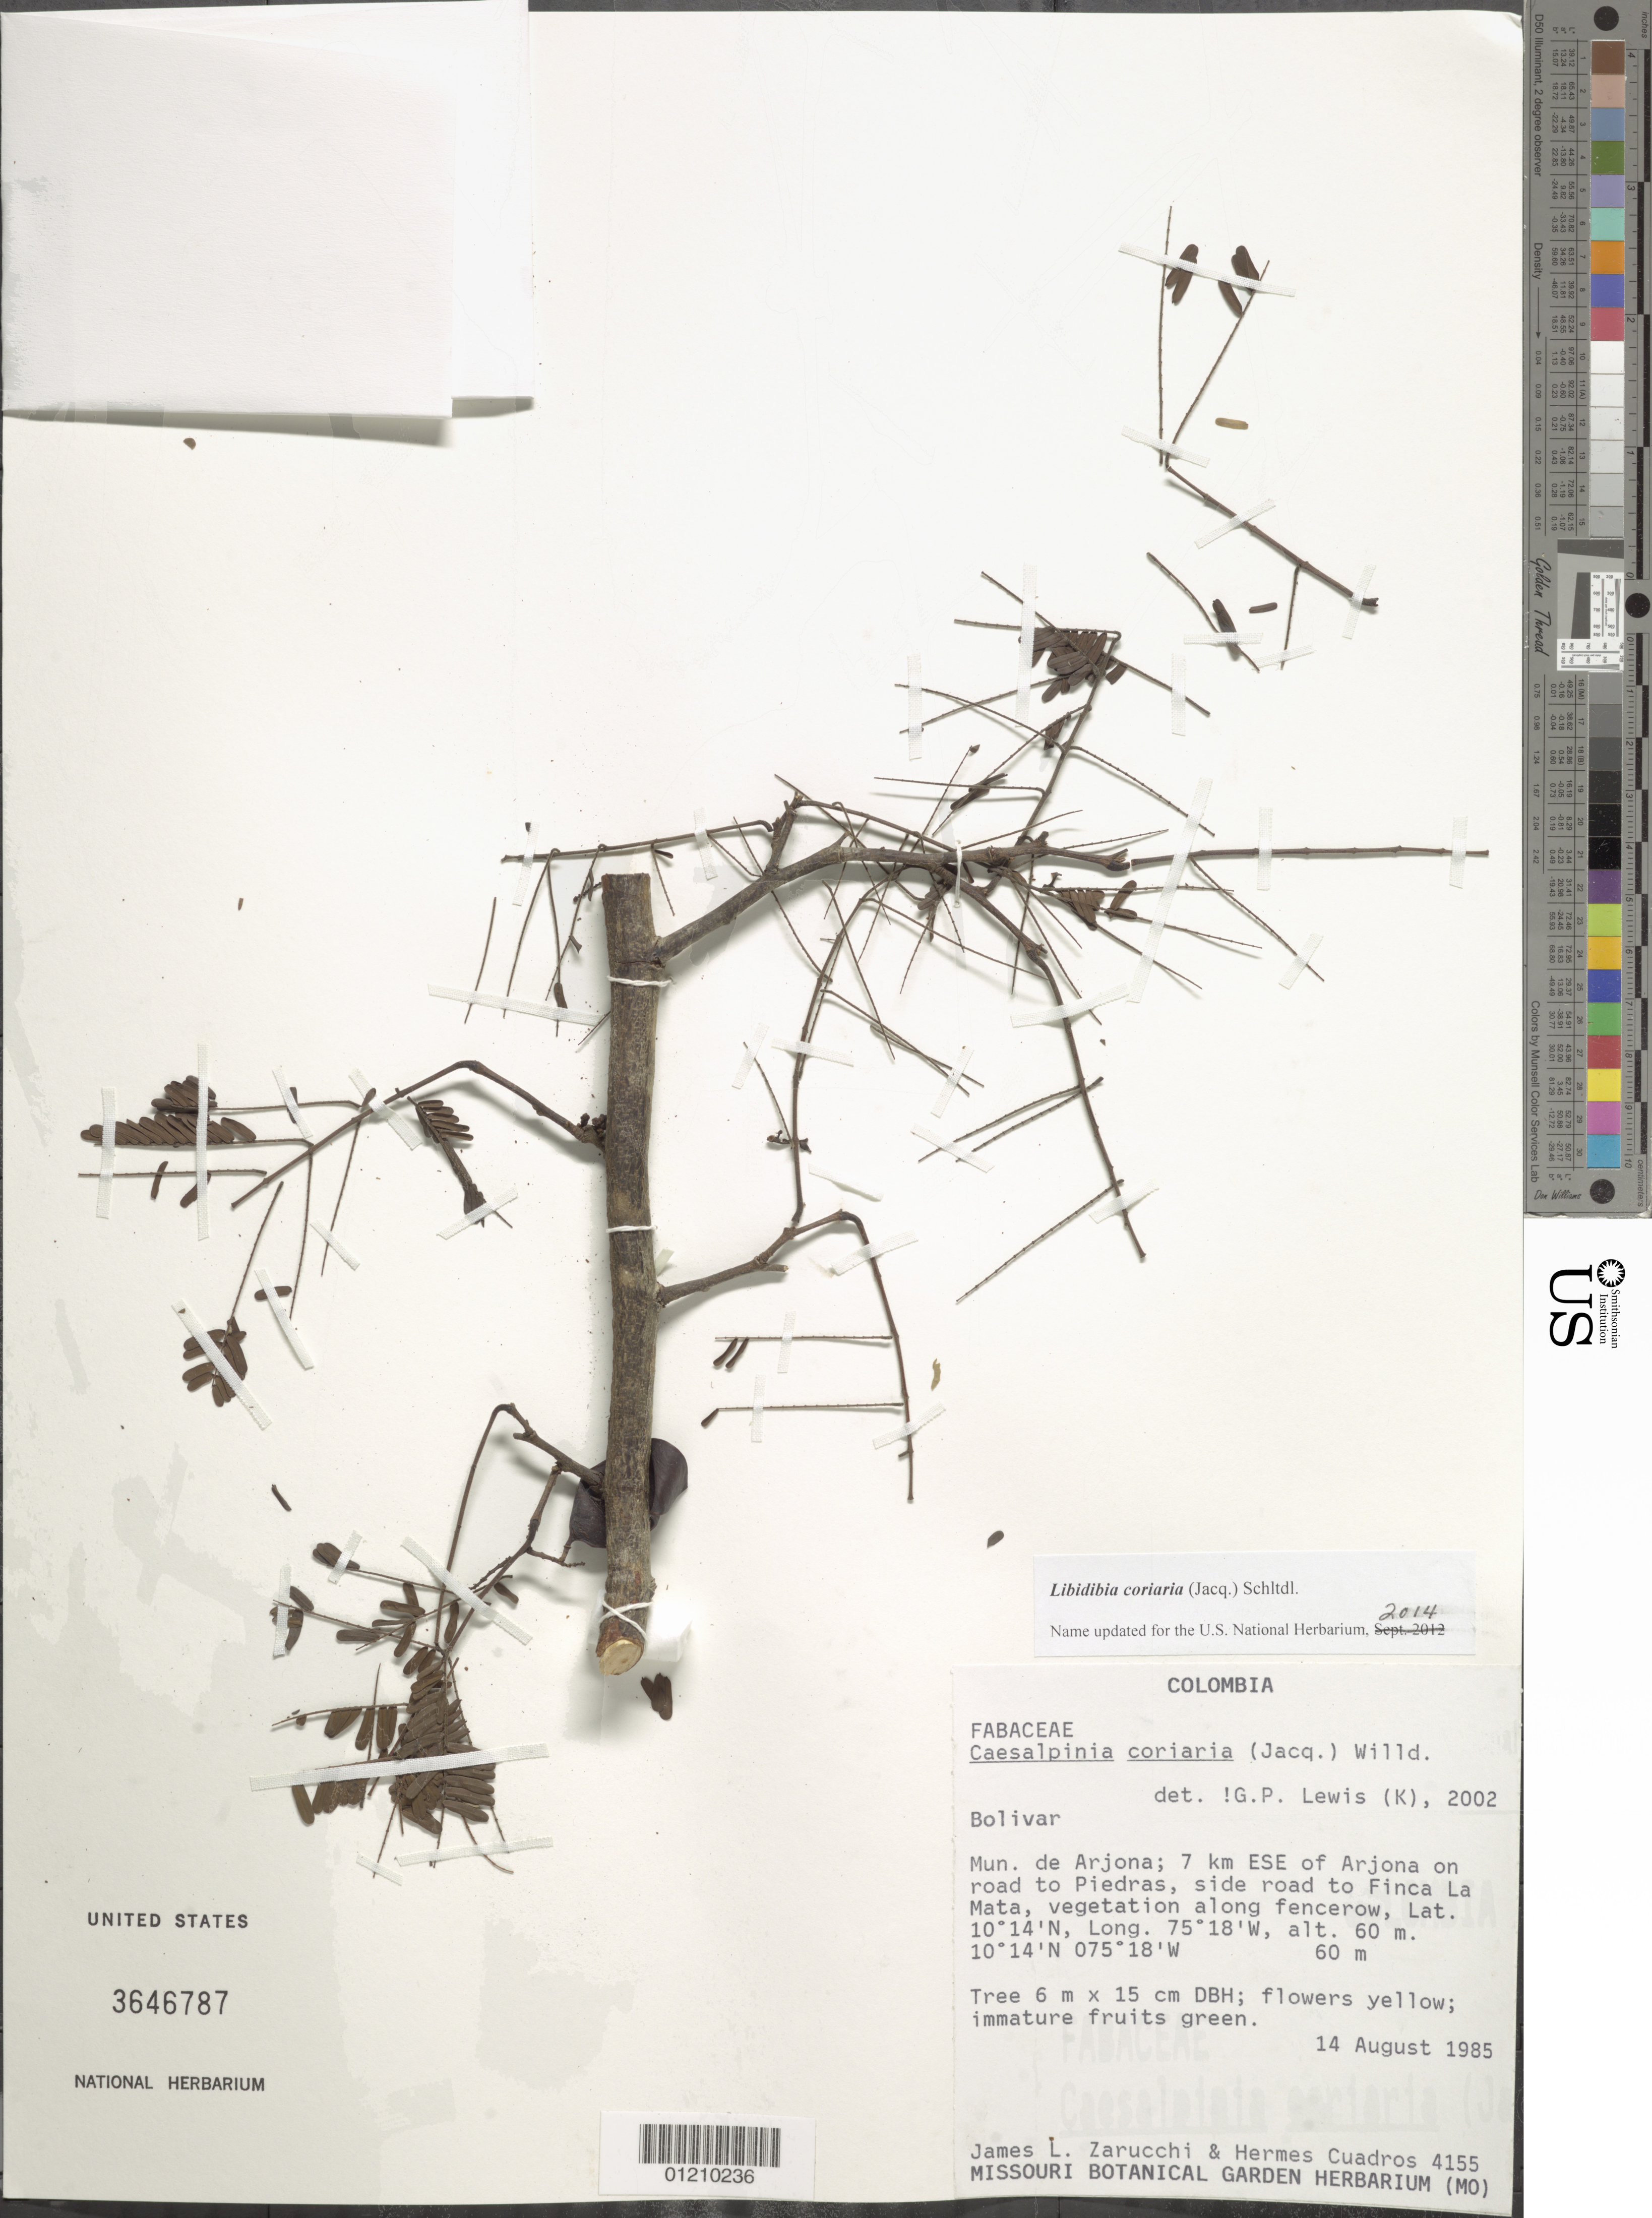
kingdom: Plantae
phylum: Tracheophyta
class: Magnoliopsida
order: Fabales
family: Fabaceae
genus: Libidibia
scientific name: Libidibia coriaria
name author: (Jacq.) Schltdl.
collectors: J. L. Zarucchi & H. Cuadros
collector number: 4155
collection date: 1985-08-14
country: Colombia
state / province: Bolívar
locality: Mun. de Arjona; 7 km ESE of Arjona on road to Piedras, side road to Finca La Mata.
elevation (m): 60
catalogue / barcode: US 3646787